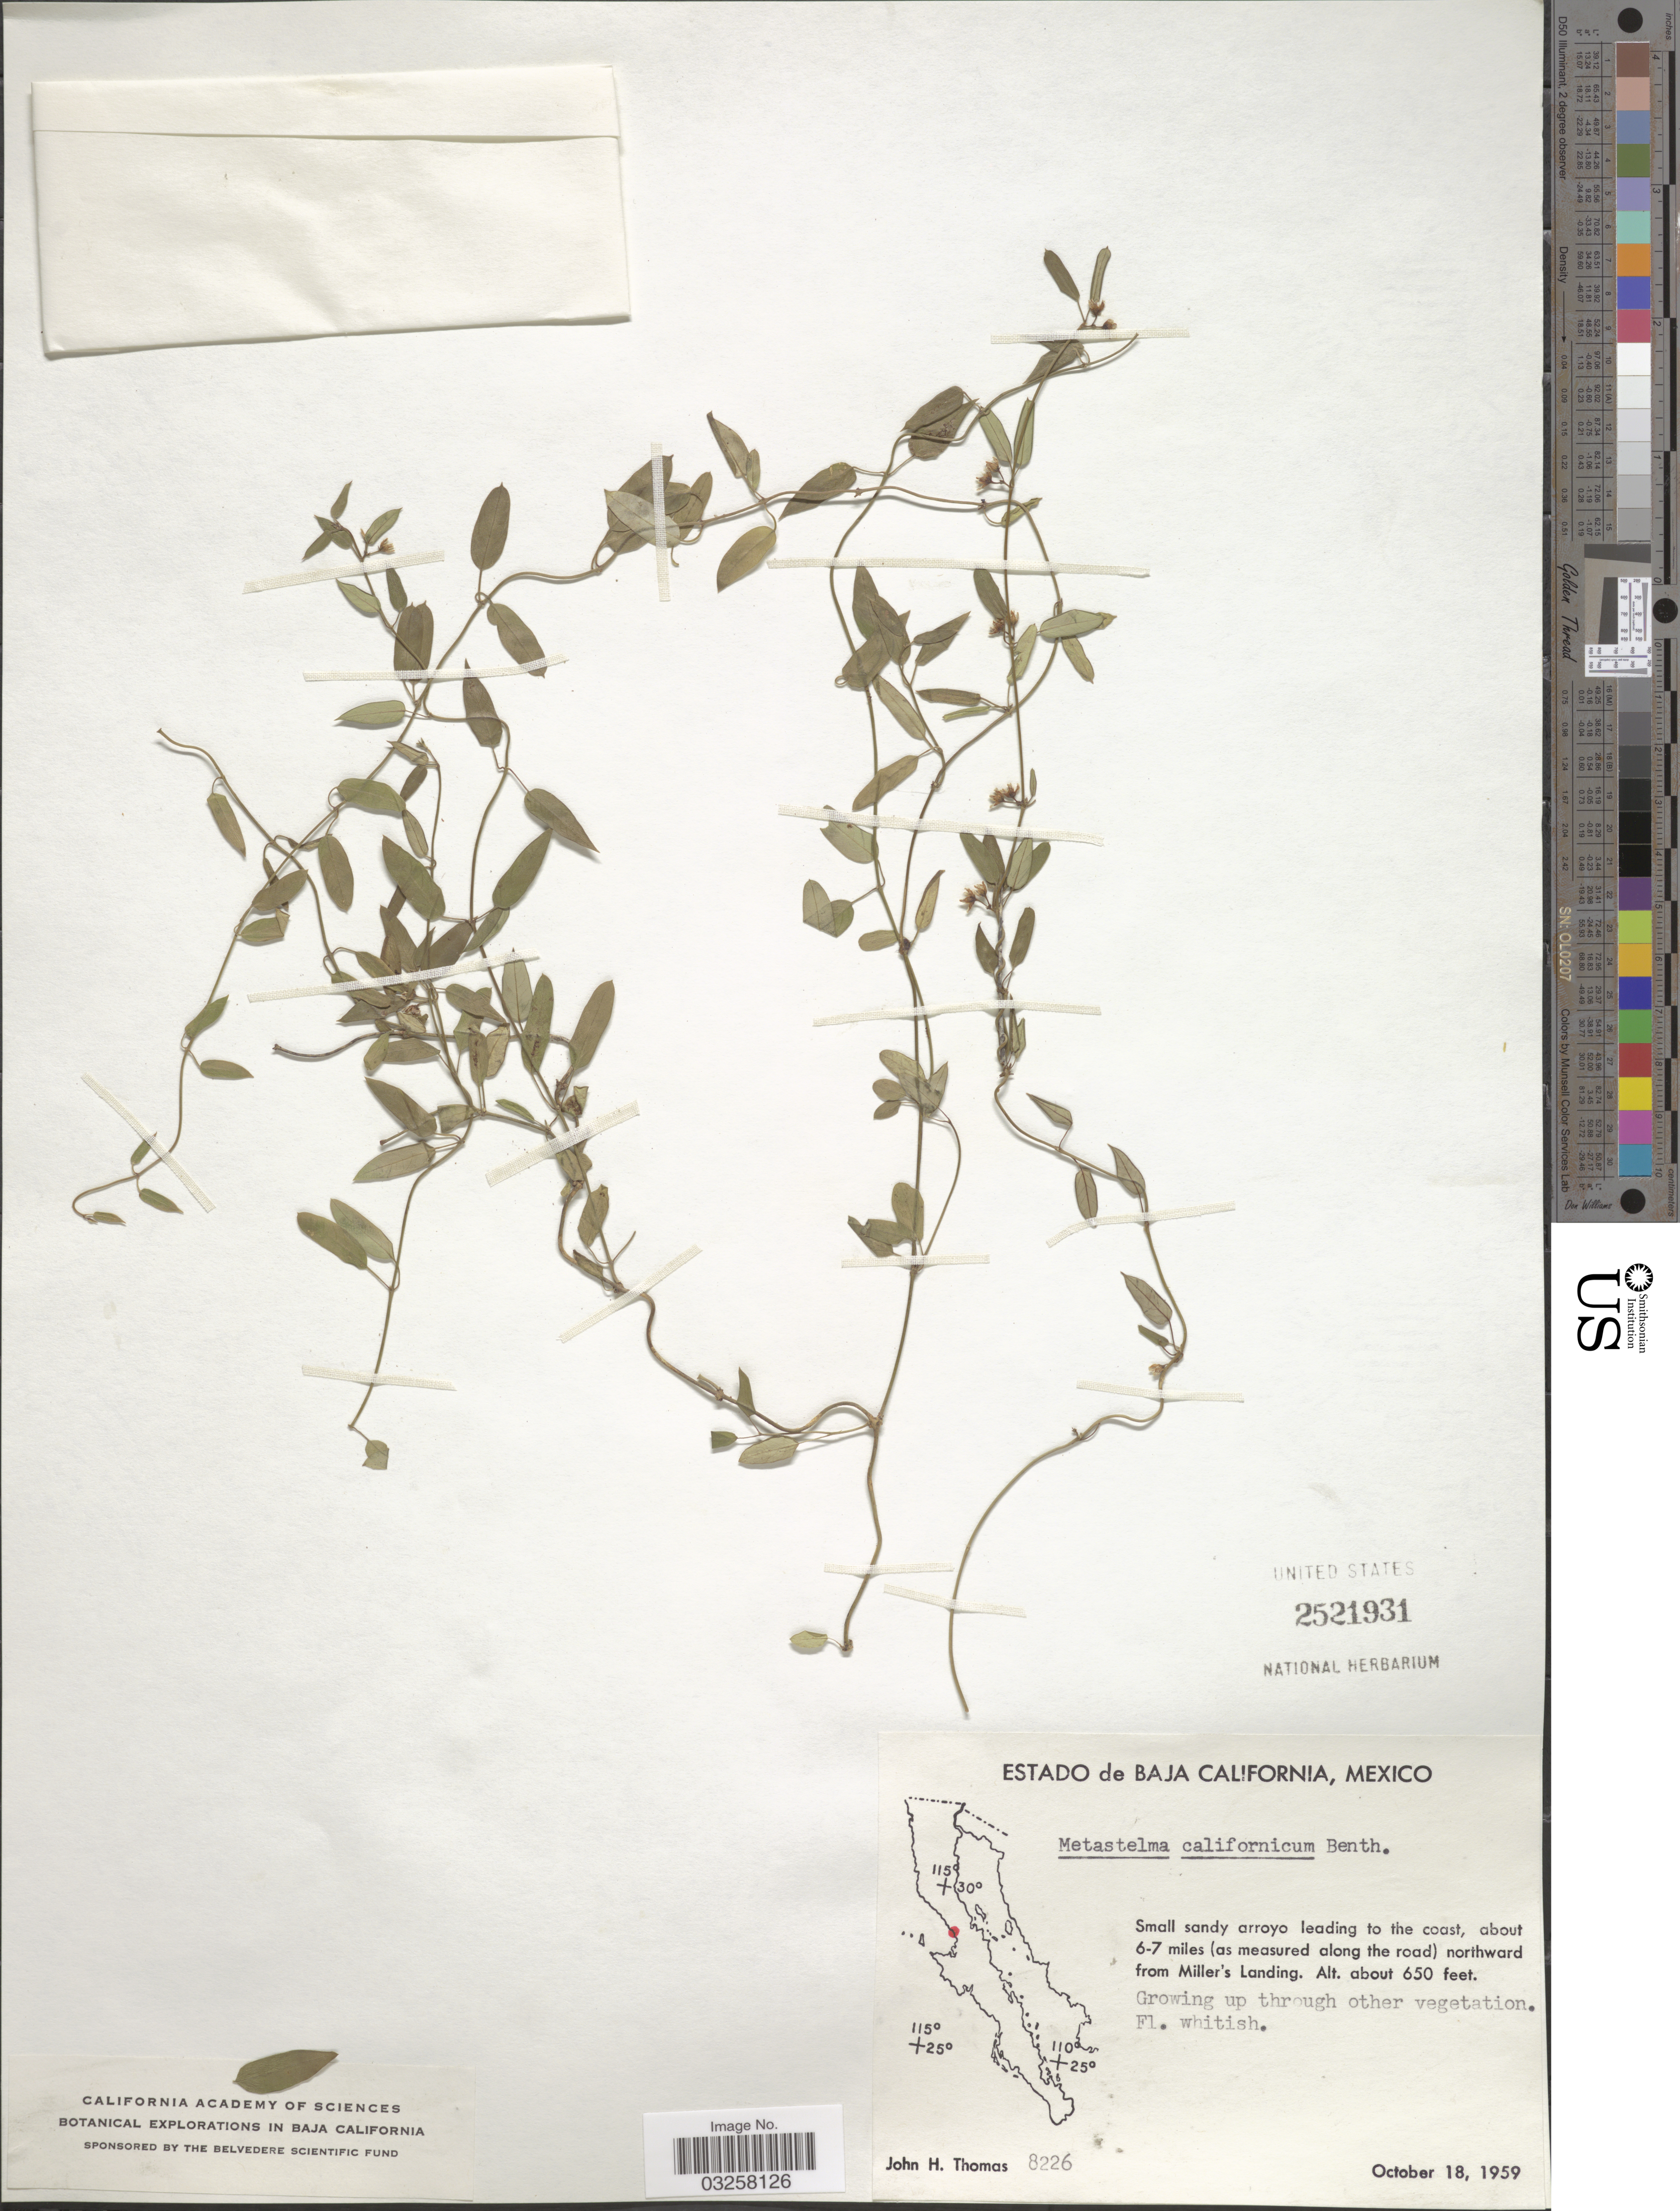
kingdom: Plantae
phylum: Tracheophyta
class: Magnoliopsida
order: Gentianales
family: Apocynaceae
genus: Metastelma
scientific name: Metastelma californicum subsp. californicum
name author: Benth.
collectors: J. H. Thomas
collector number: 8226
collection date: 1959-10-18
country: Mexico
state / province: Baja California Norte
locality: Small sandy arroyo leading to the coast, about 6-7 miles (as measured along the road) northward from Miller's Landing.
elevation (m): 198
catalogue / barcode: US 2521931